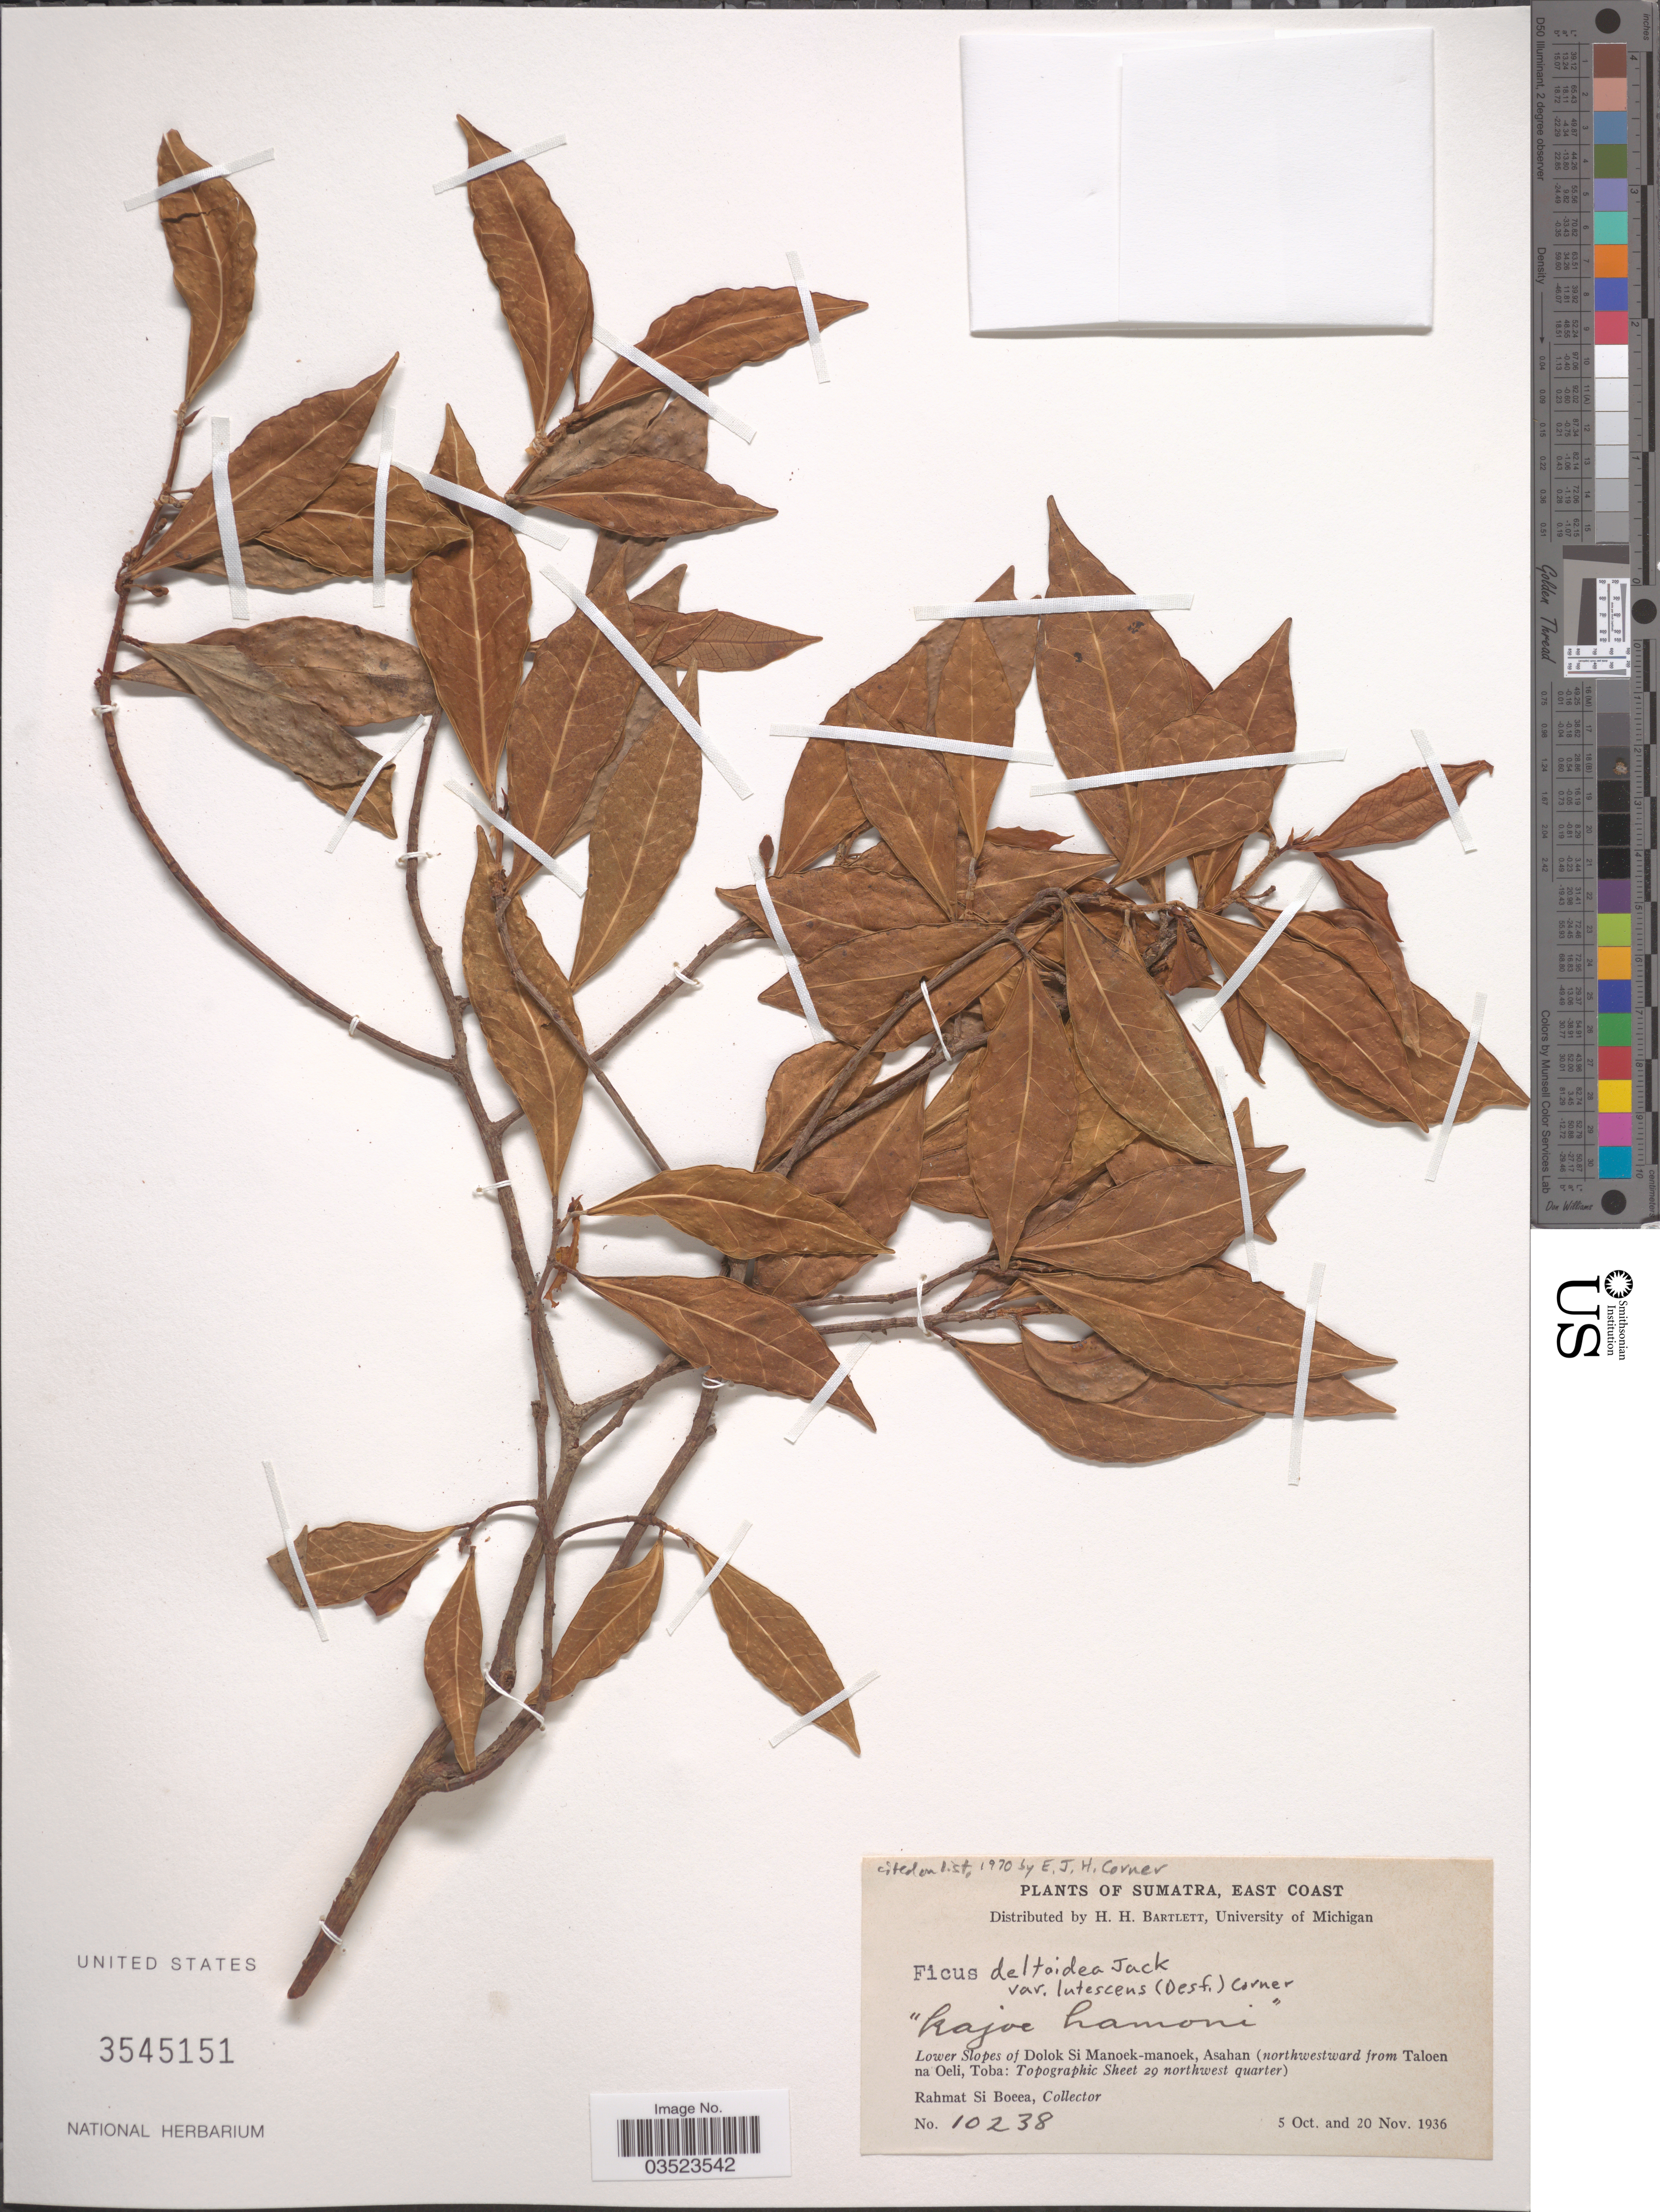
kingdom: Plantae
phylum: Tracheophyta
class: Magnoliopsida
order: Rosales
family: Moraceae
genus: Ficus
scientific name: Ficus deltoidea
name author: Jack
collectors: Rahmat Si Boeea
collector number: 10238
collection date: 1936-10-05/1936-11-20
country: Indonesia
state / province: Sumatra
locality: East Coast. Lower Slopes of Dolok Si Manoek-manoek, Asahan (northwestward from Taloen na Oeli, Toba: Topographic Sheet 29 northwest quarter).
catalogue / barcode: US 3545151